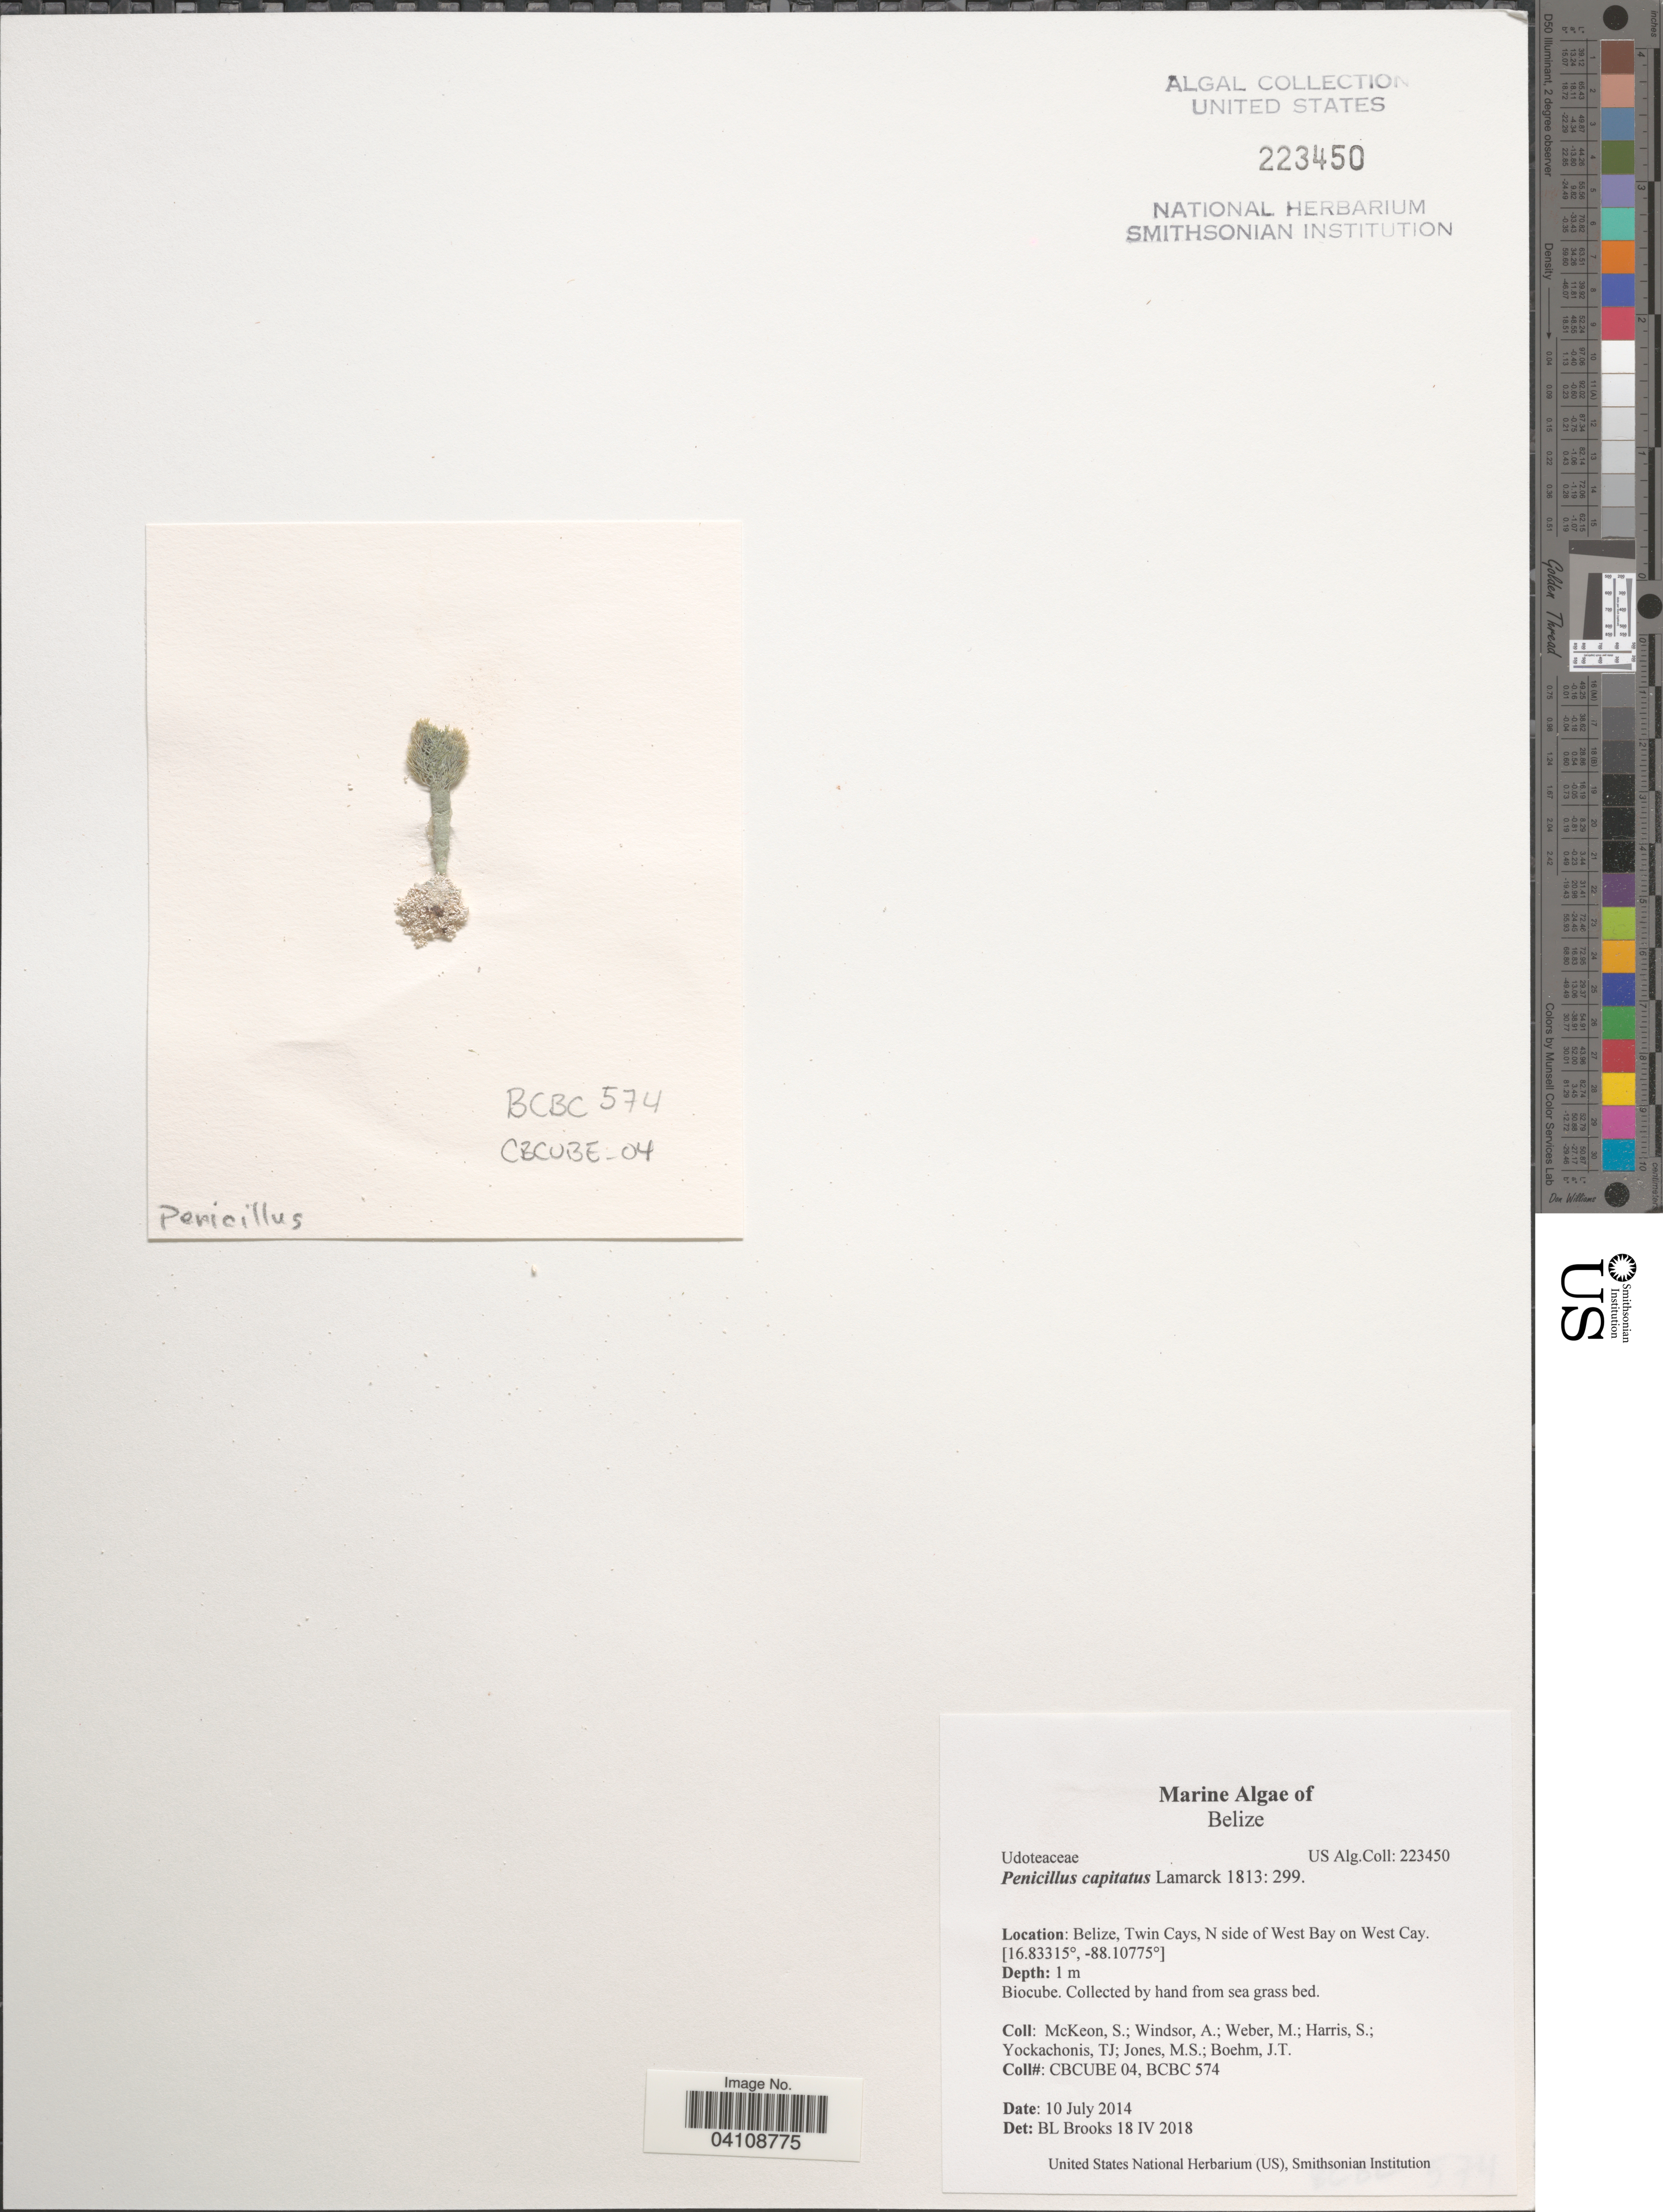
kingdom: Plantae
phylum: Chlorophyta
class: Ulvophyceae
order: Bryopsidales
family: Udoteaceae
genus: Penicillus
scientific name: Penicillus capitatus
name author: Lam.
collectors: S. McKeon, A. Windsor, M. Weber, S. Harris & et al.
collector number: CBCUBE04/BCBC574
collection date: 2014-07-10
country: Belize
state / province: Belize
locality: Twin Cays, N side of West Bay on West Cay.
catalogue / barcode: US 223450